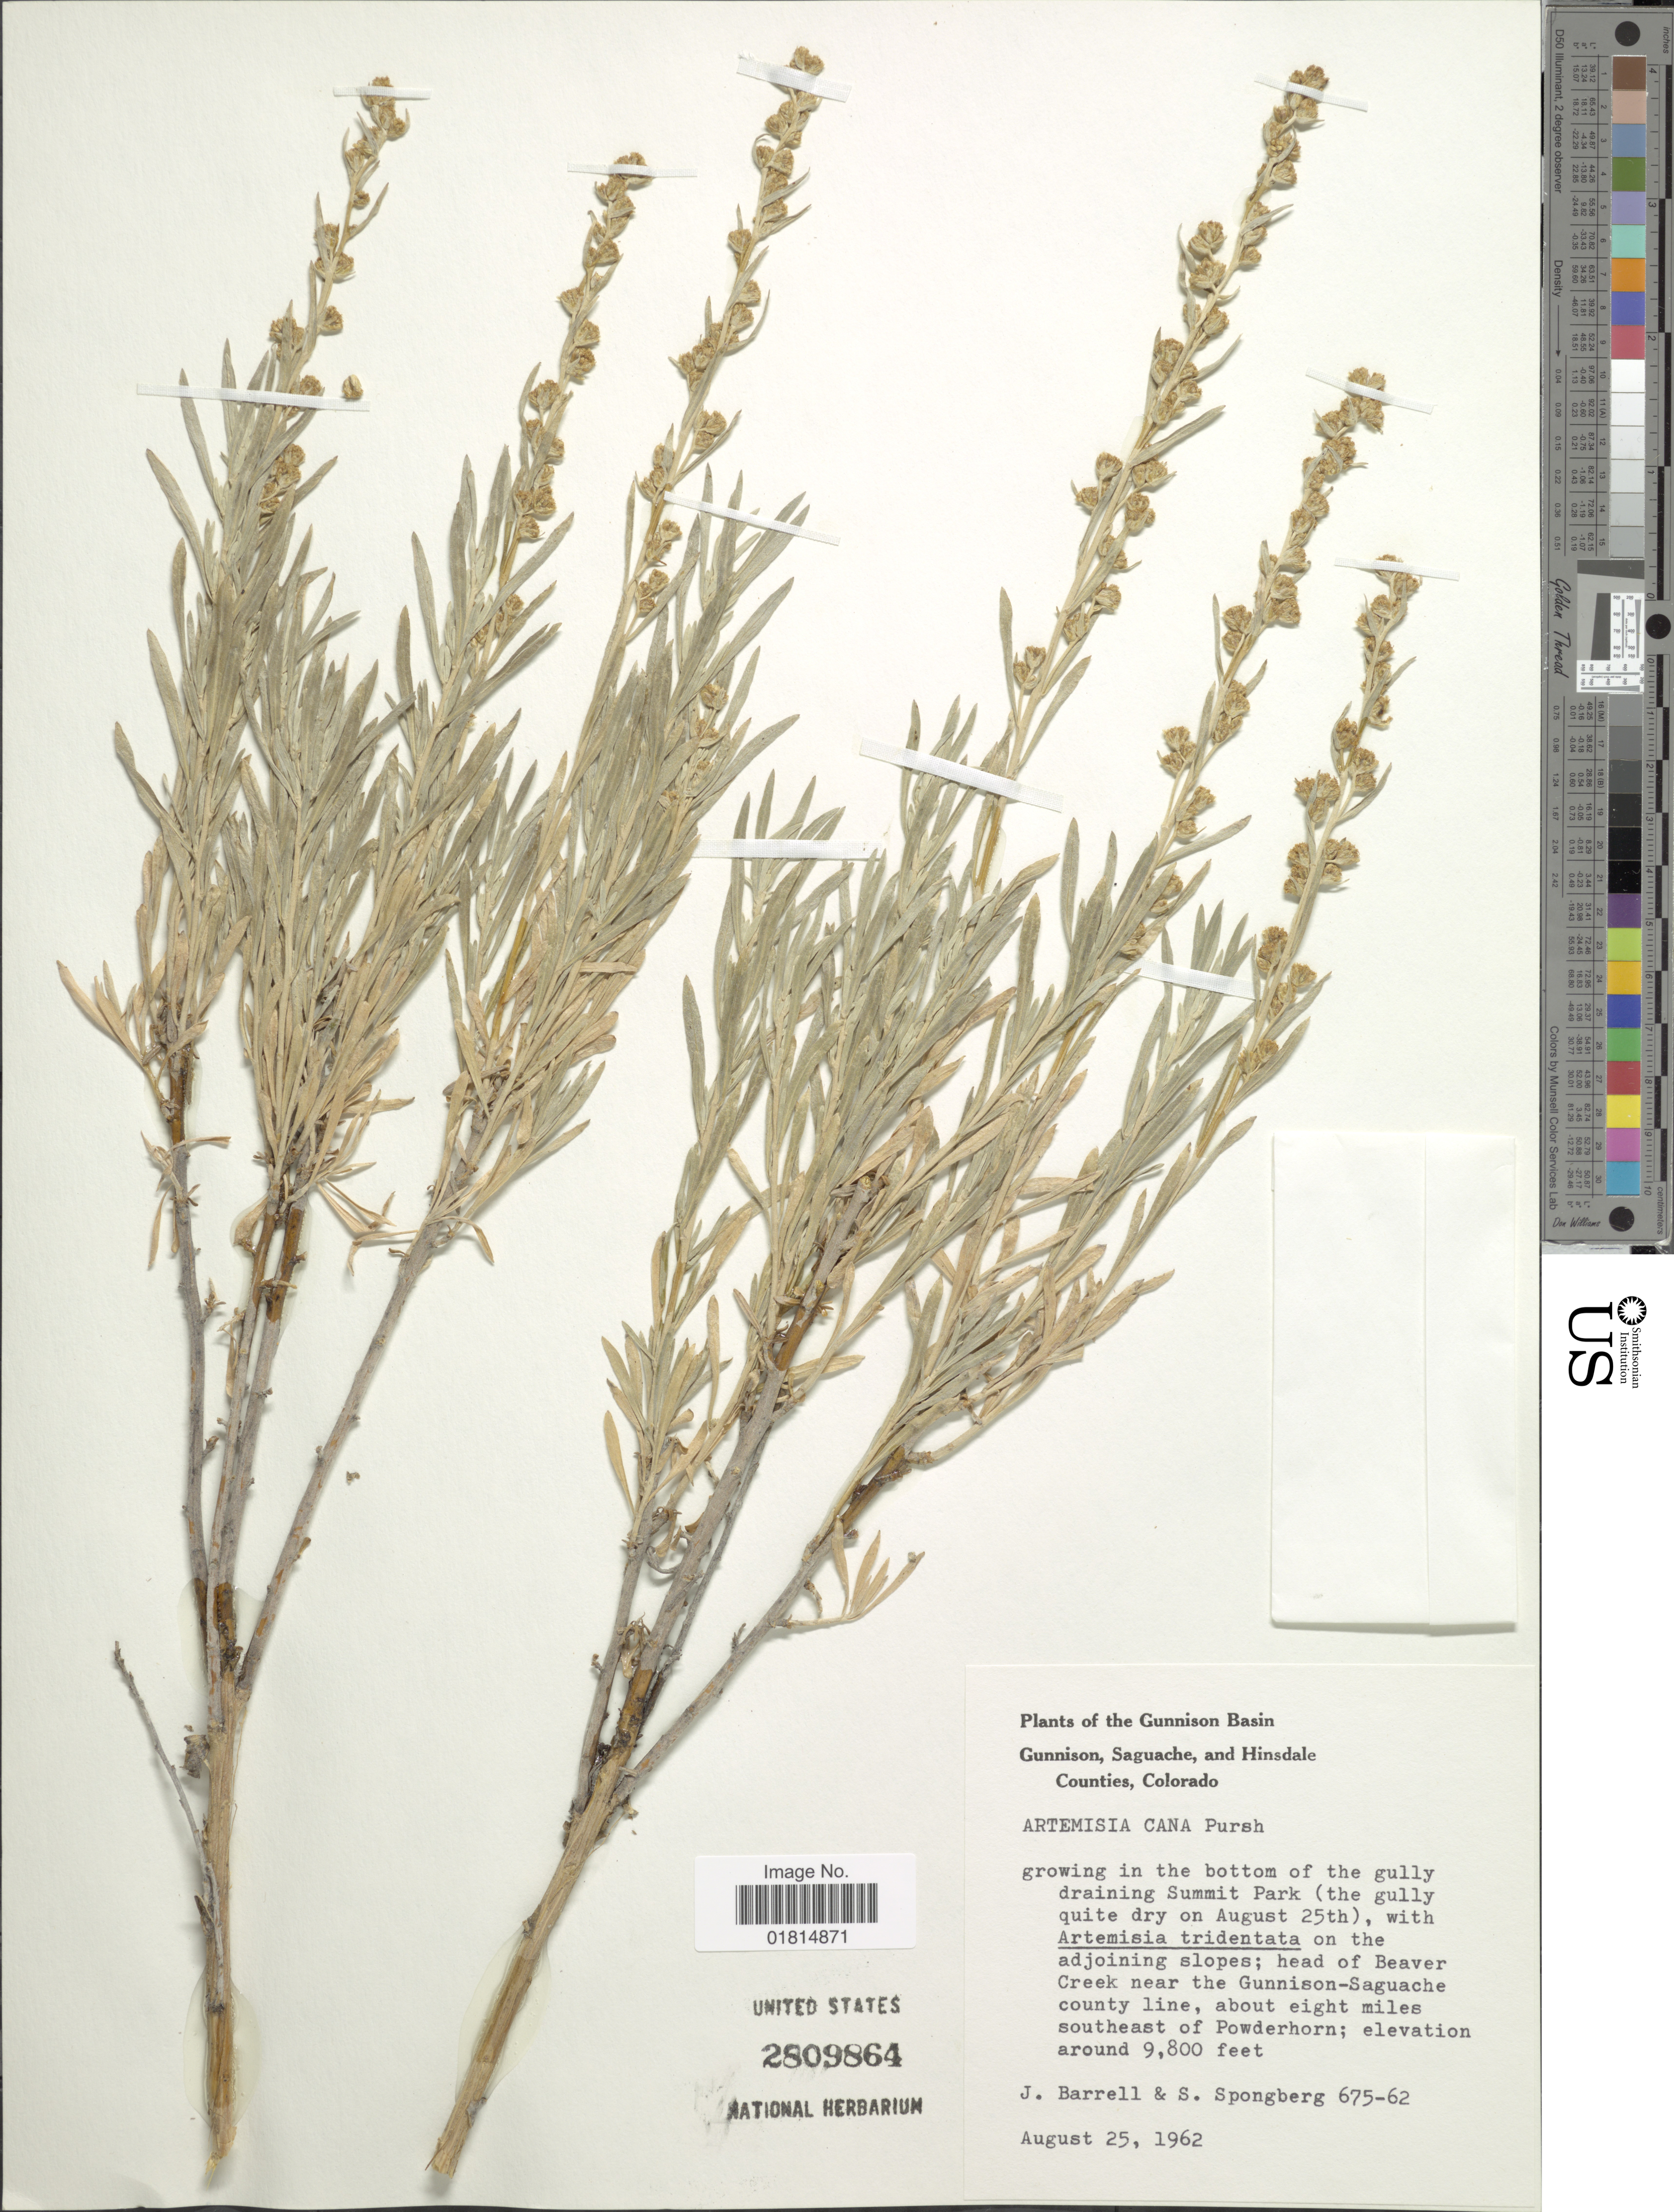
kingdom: Plantae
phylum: Tracheophyta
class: Magnoliopsida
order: Asterales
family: Asteraceae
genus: Artemisia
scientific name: Artemisia cana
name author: Pursh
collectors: J. Barrell & S. A.Spongberg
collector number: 675-62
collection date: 1962-08-25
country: United States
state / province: Colorado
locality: Gunnison Basin. Gunnison, Saguache, and Hinsdale Counties, Colorado. Adjoining slopes; head of Beaver Creek near the Gunnison-Saguache county line, about eight miles southeast of Powderhorn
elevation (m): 2987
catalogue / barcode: US 2809864